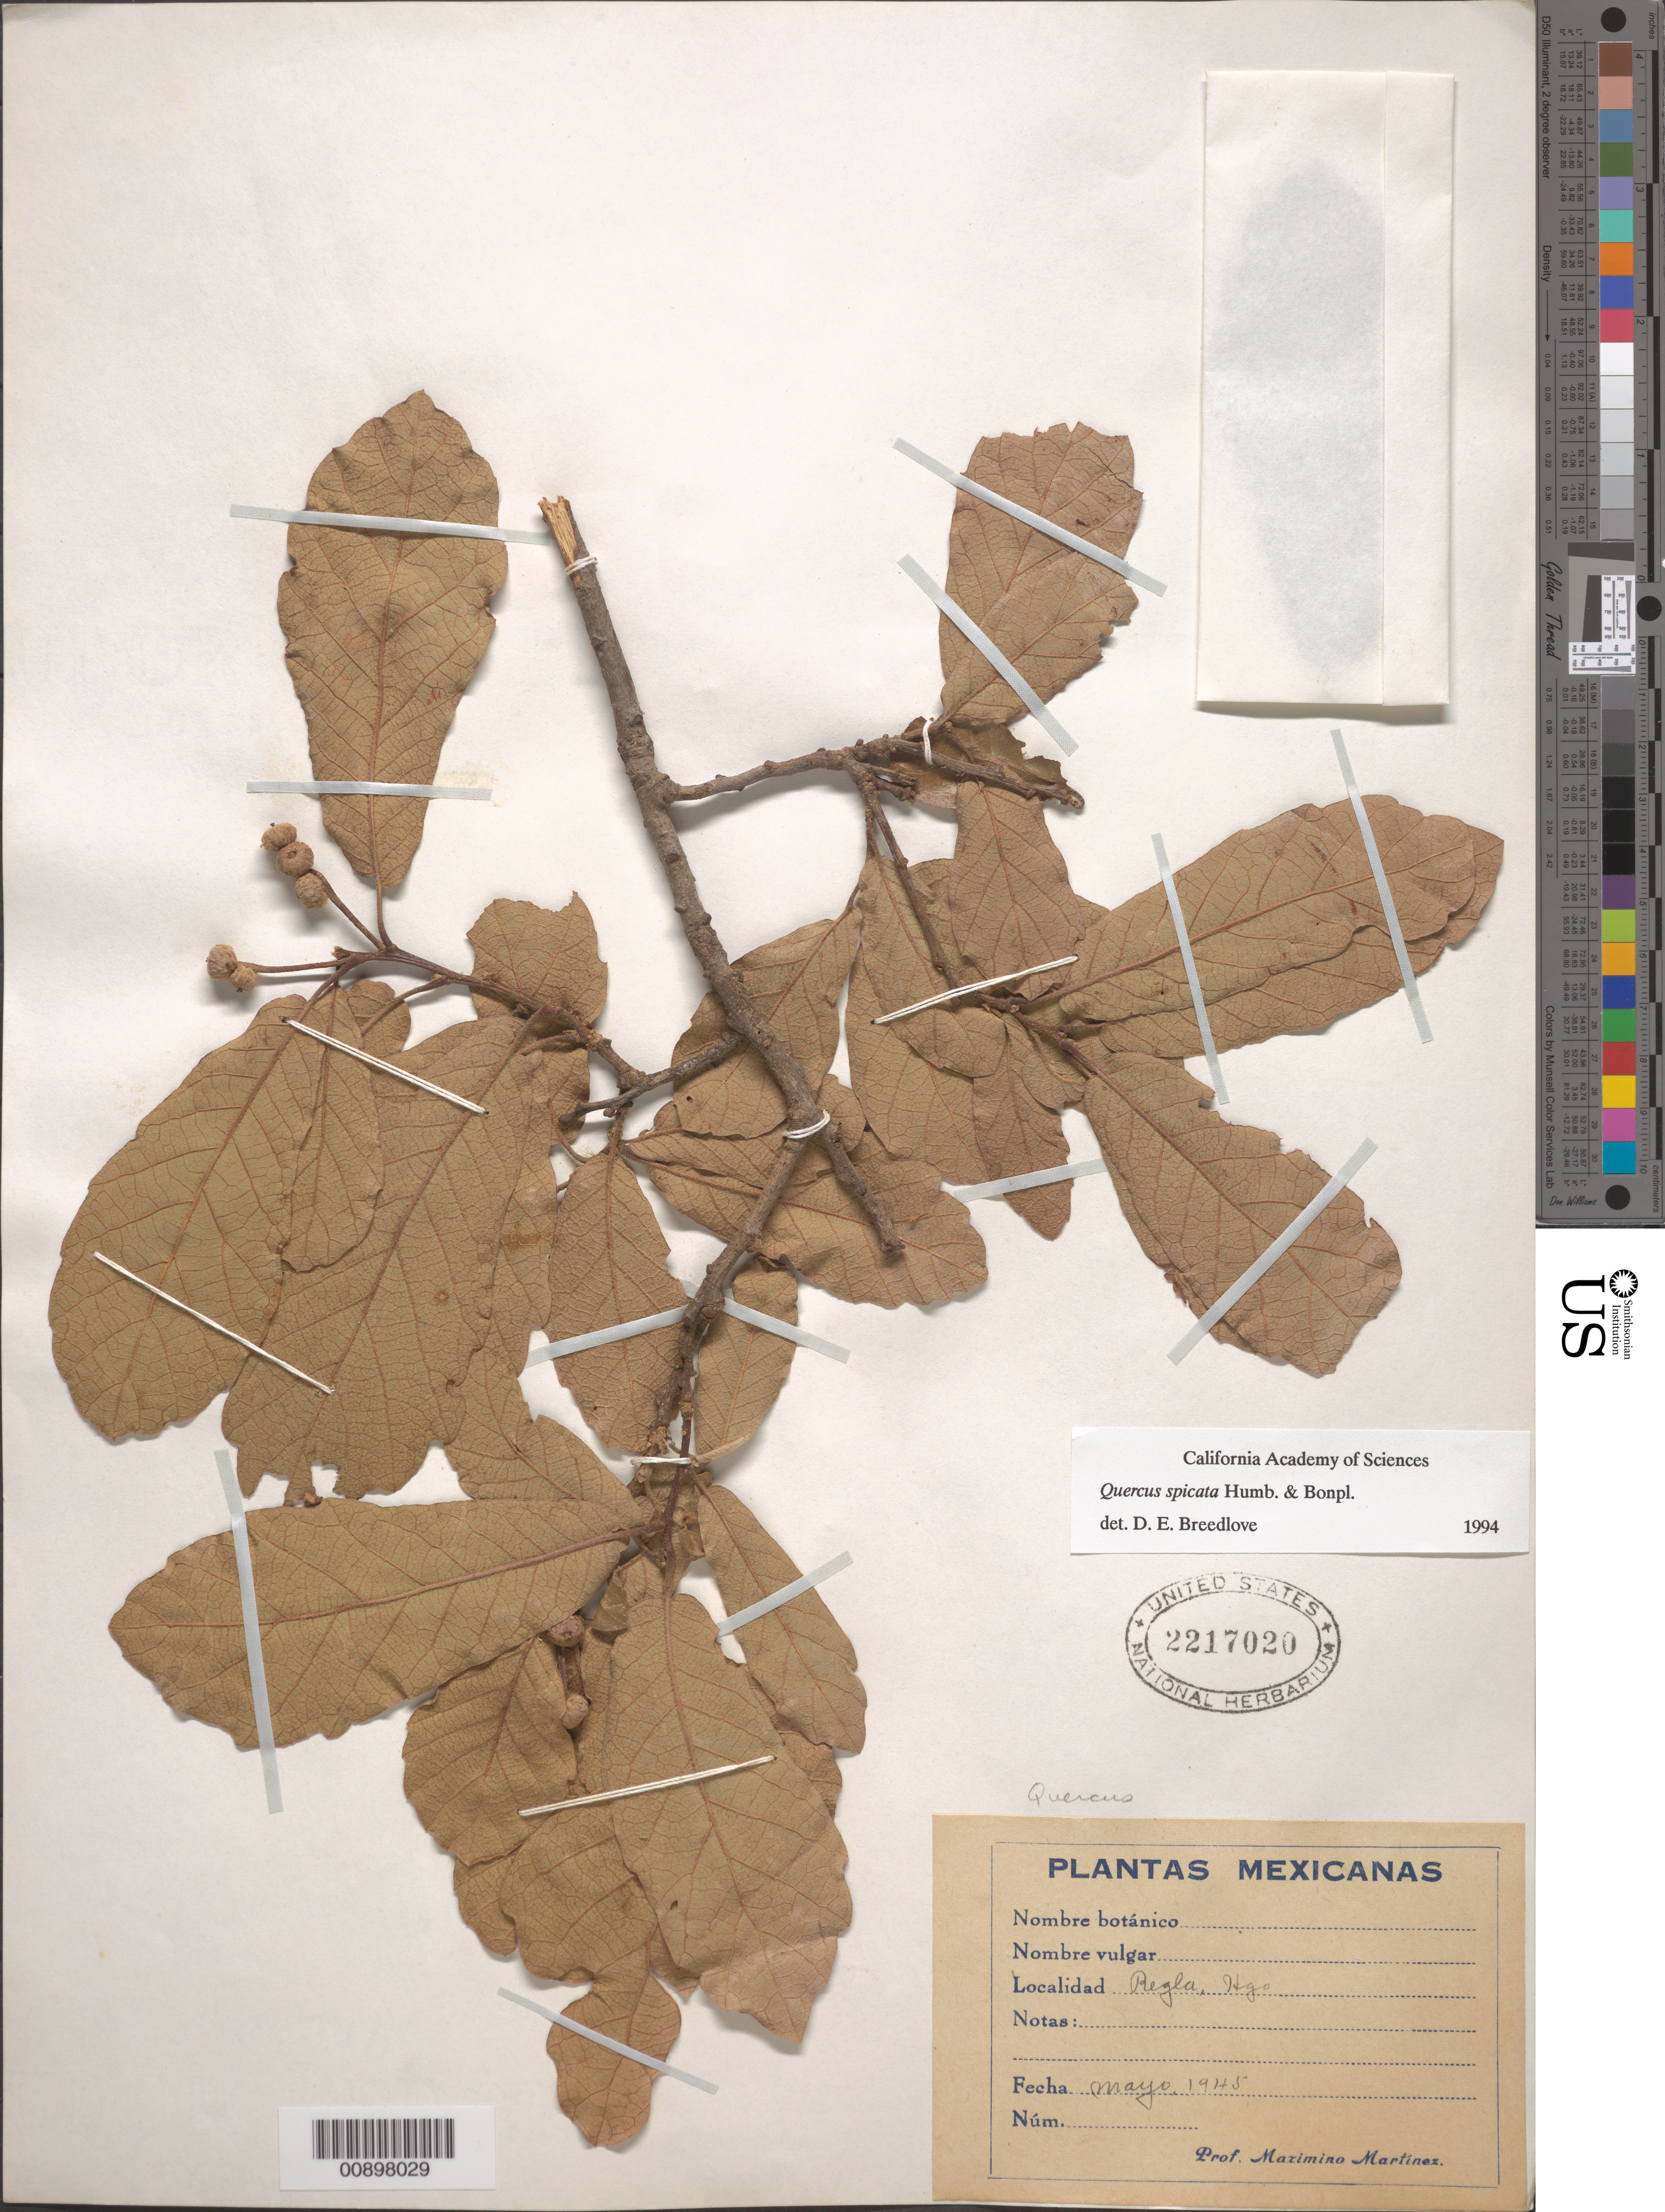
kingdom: Plantae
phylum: Tracheophyta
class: Magnoliopsida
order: Fagales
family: Fagaceae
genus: Quercus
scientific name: Quercus spicata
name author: Bonpl.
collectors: M. Martinez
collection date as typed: May 1945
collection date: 1945-05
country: Mexico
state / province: Hidalgo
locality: Regla, Hidalgo.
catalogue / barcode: US 2217020